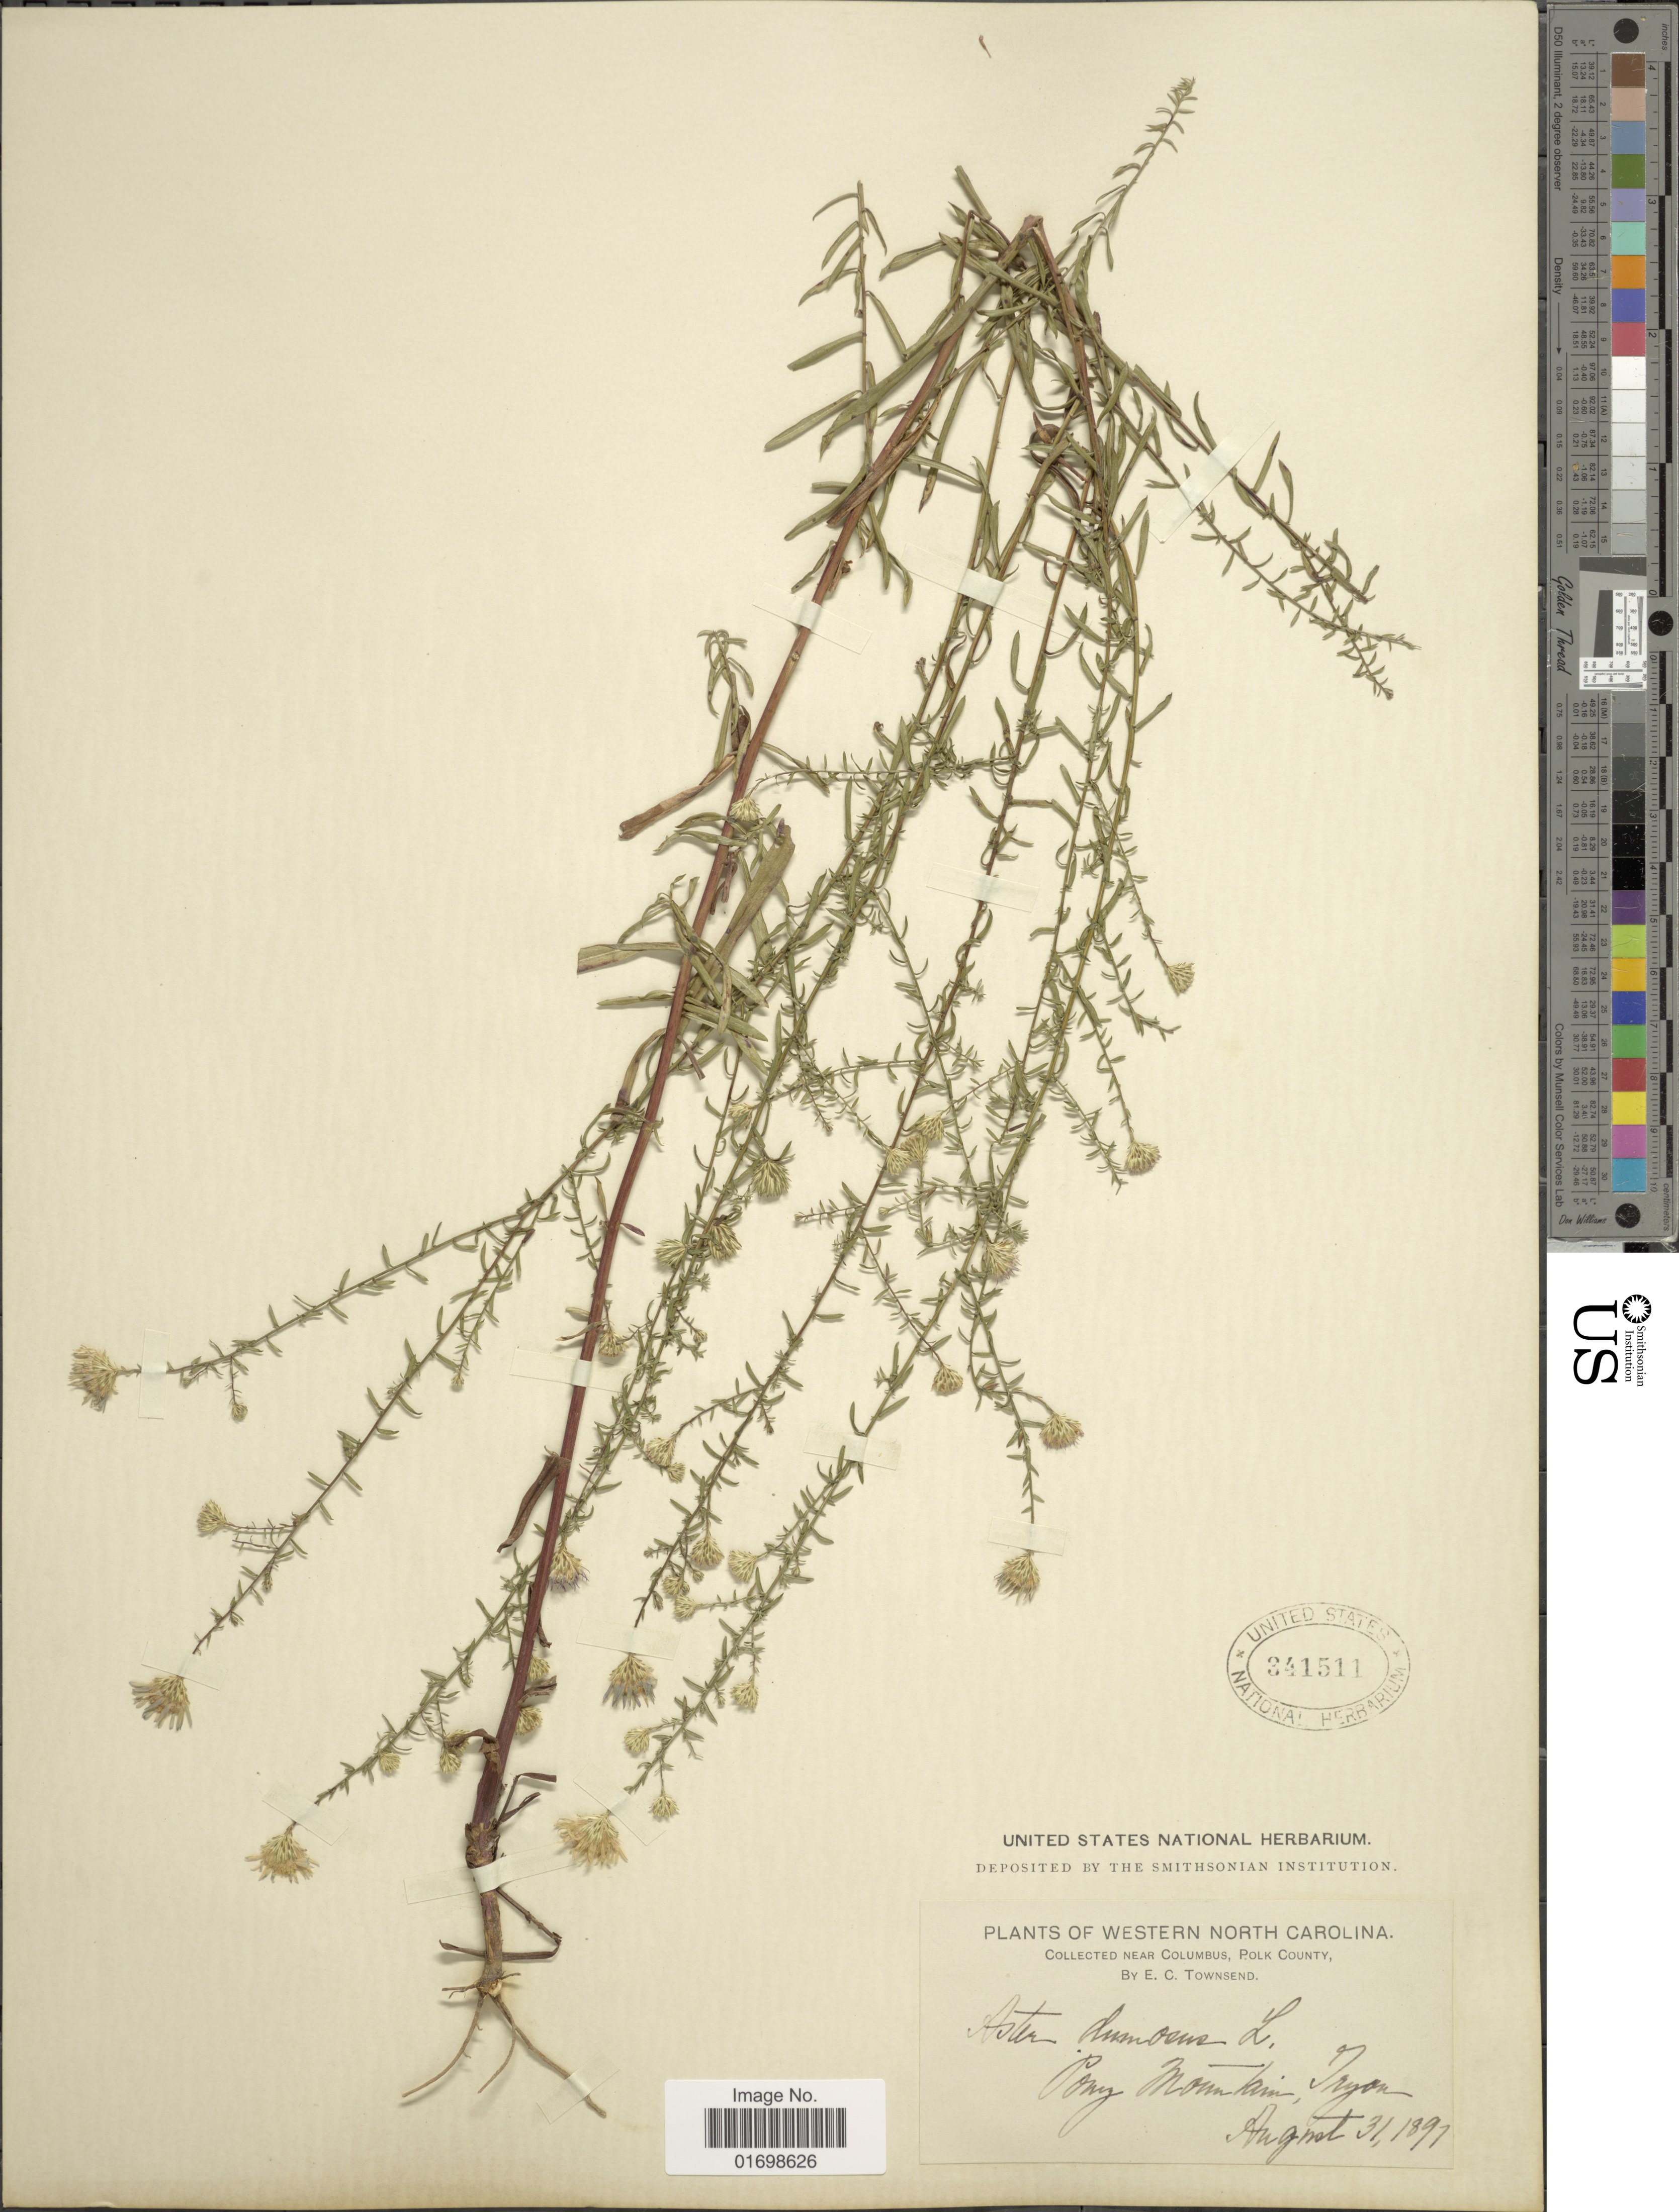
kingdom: Plantae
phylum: Tracheophyta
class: Magnoliopsida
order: Asterales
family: Asteraceae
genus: Symphyotrichum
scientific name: Symphyotrichum dumosum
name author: (L.) G.L. Nesom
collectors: E. C. Townsend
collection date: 1897-08-31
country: United States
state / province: North Carolina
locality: Western North Carolina. Near Columbus, Polk County. Pony Mountain, Tryon.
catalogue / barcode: US 341511